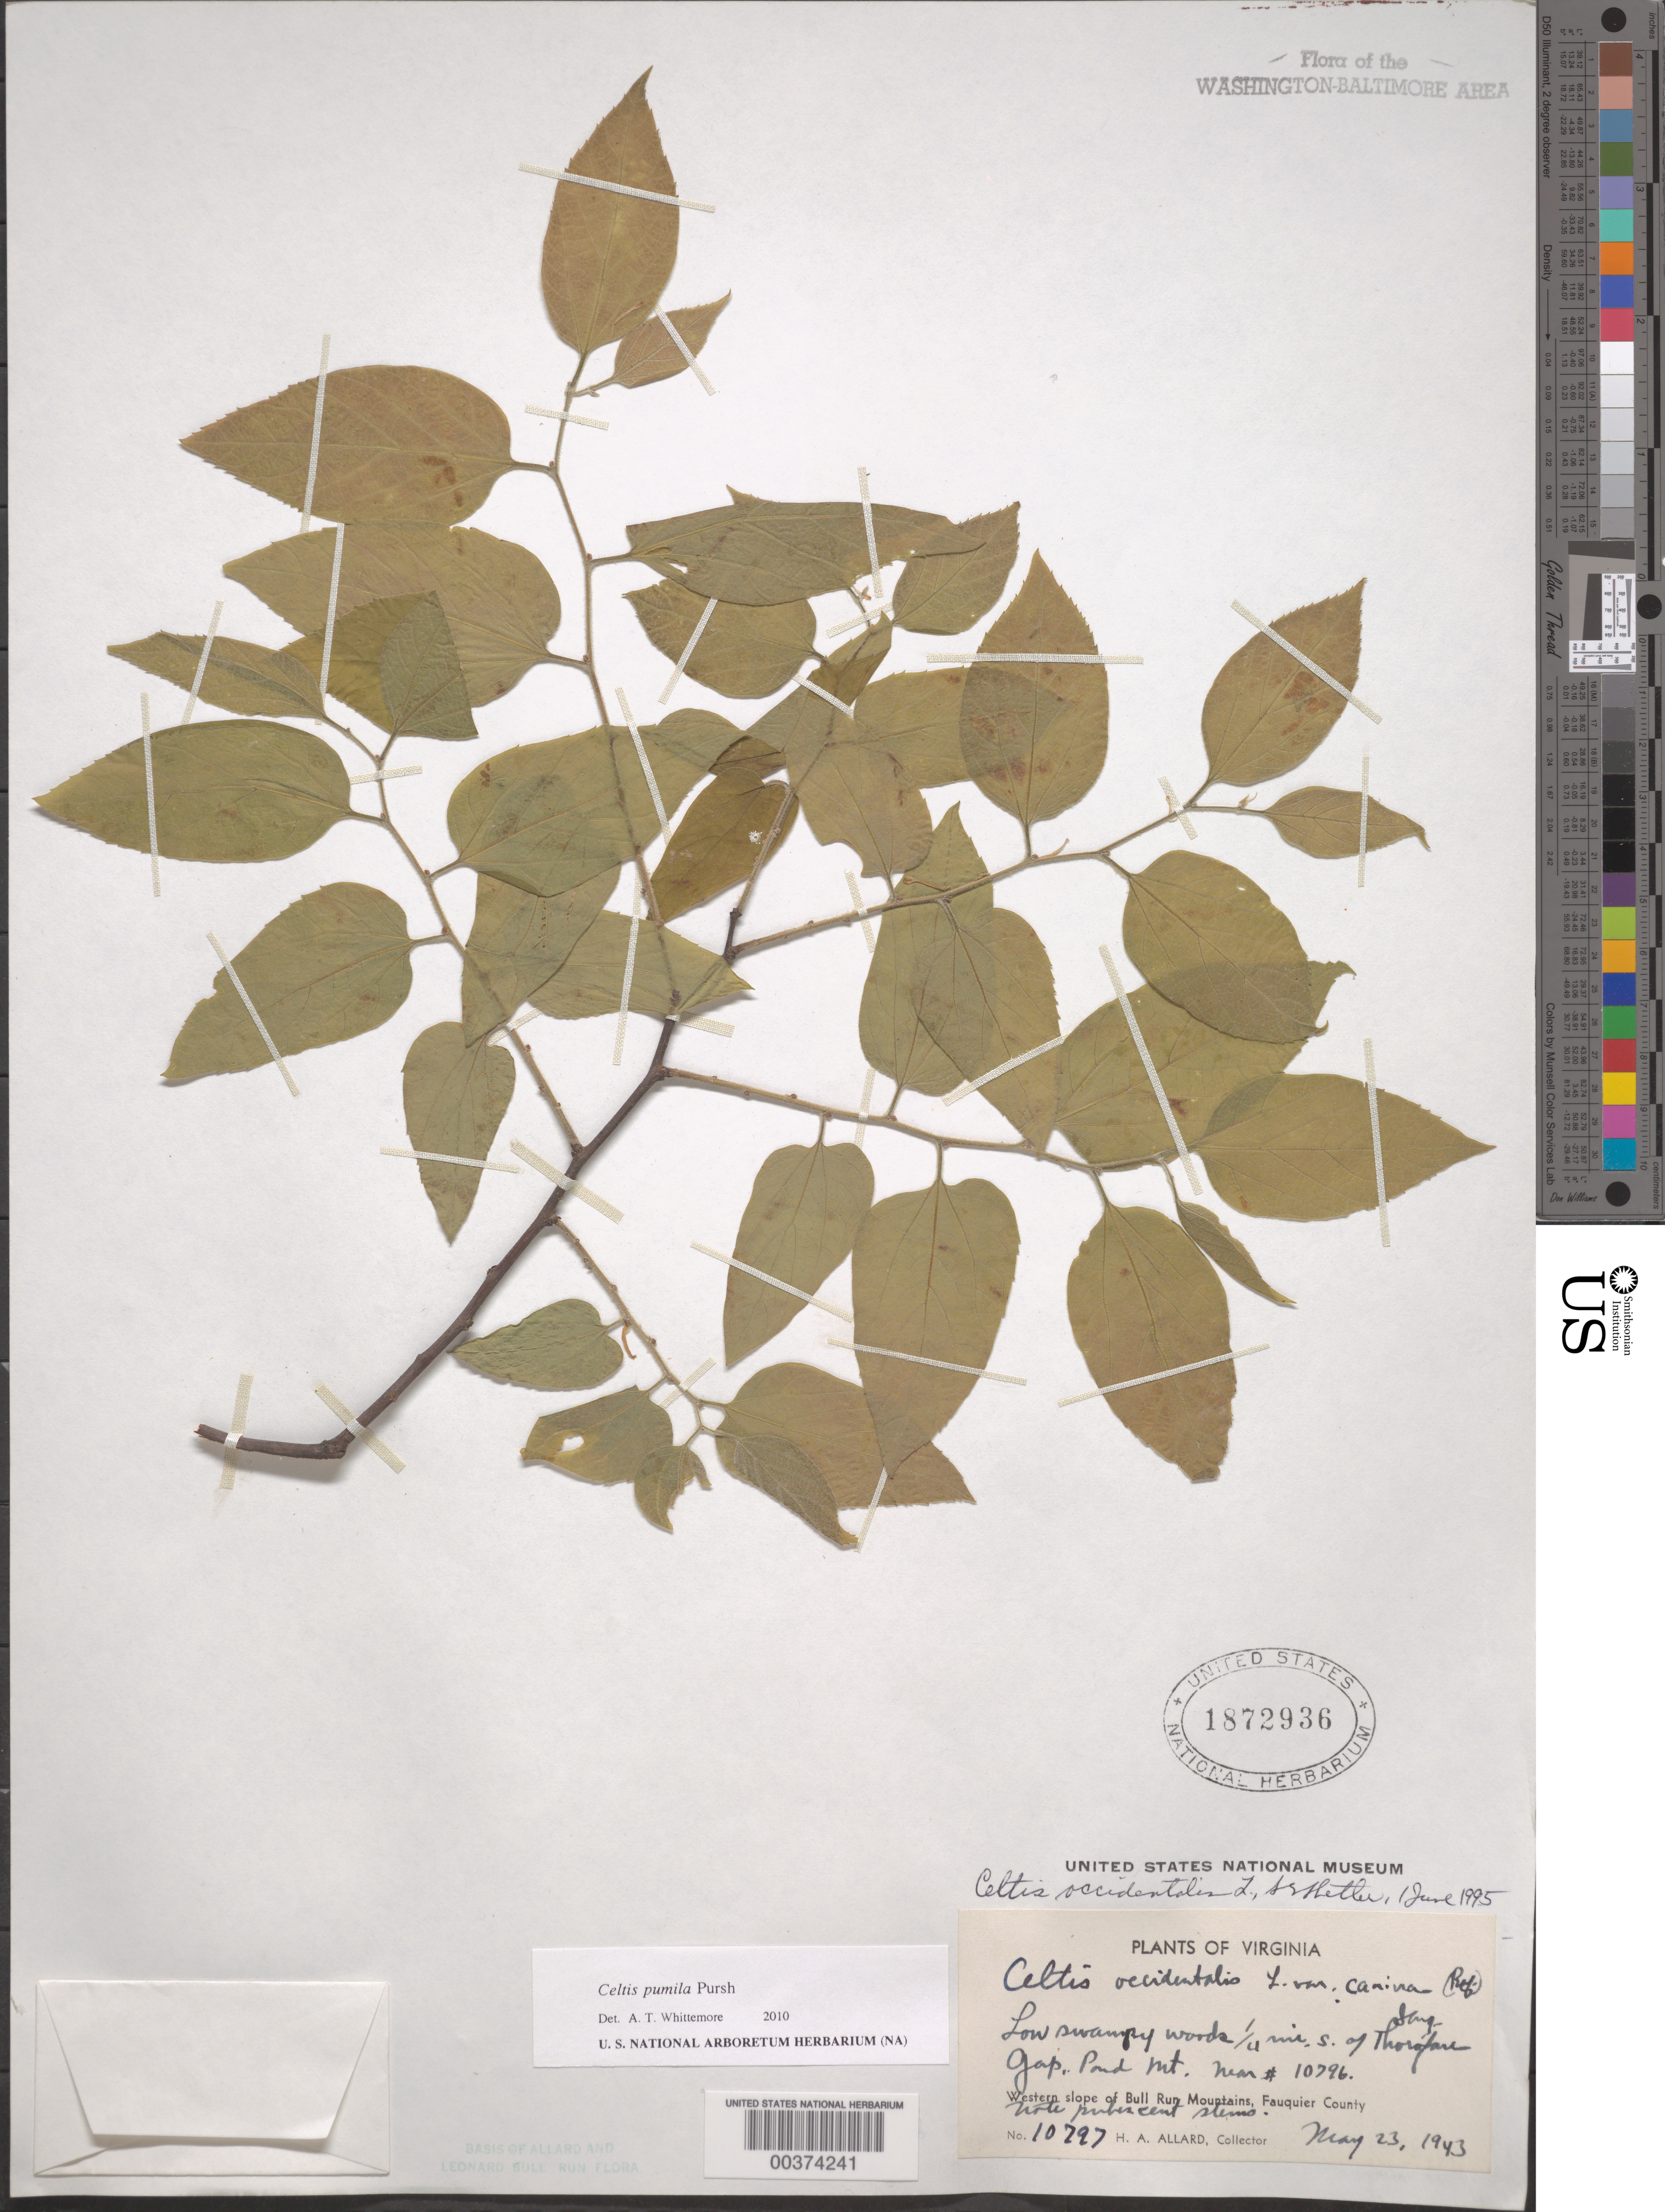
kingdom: Plantae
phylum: Tracheophyta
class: Magnoliopsida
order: Rosales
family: Cannabaceae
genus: Celtis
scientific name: Celtis pumila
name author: Pursh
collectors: H. A. Allard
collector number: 10797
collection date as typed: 23 May 1943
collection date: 1943-05-23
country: United States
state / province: Virginia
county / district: Fauquier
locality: South of Thorofare Gap, Pond Mountain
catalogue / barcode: US 1872936